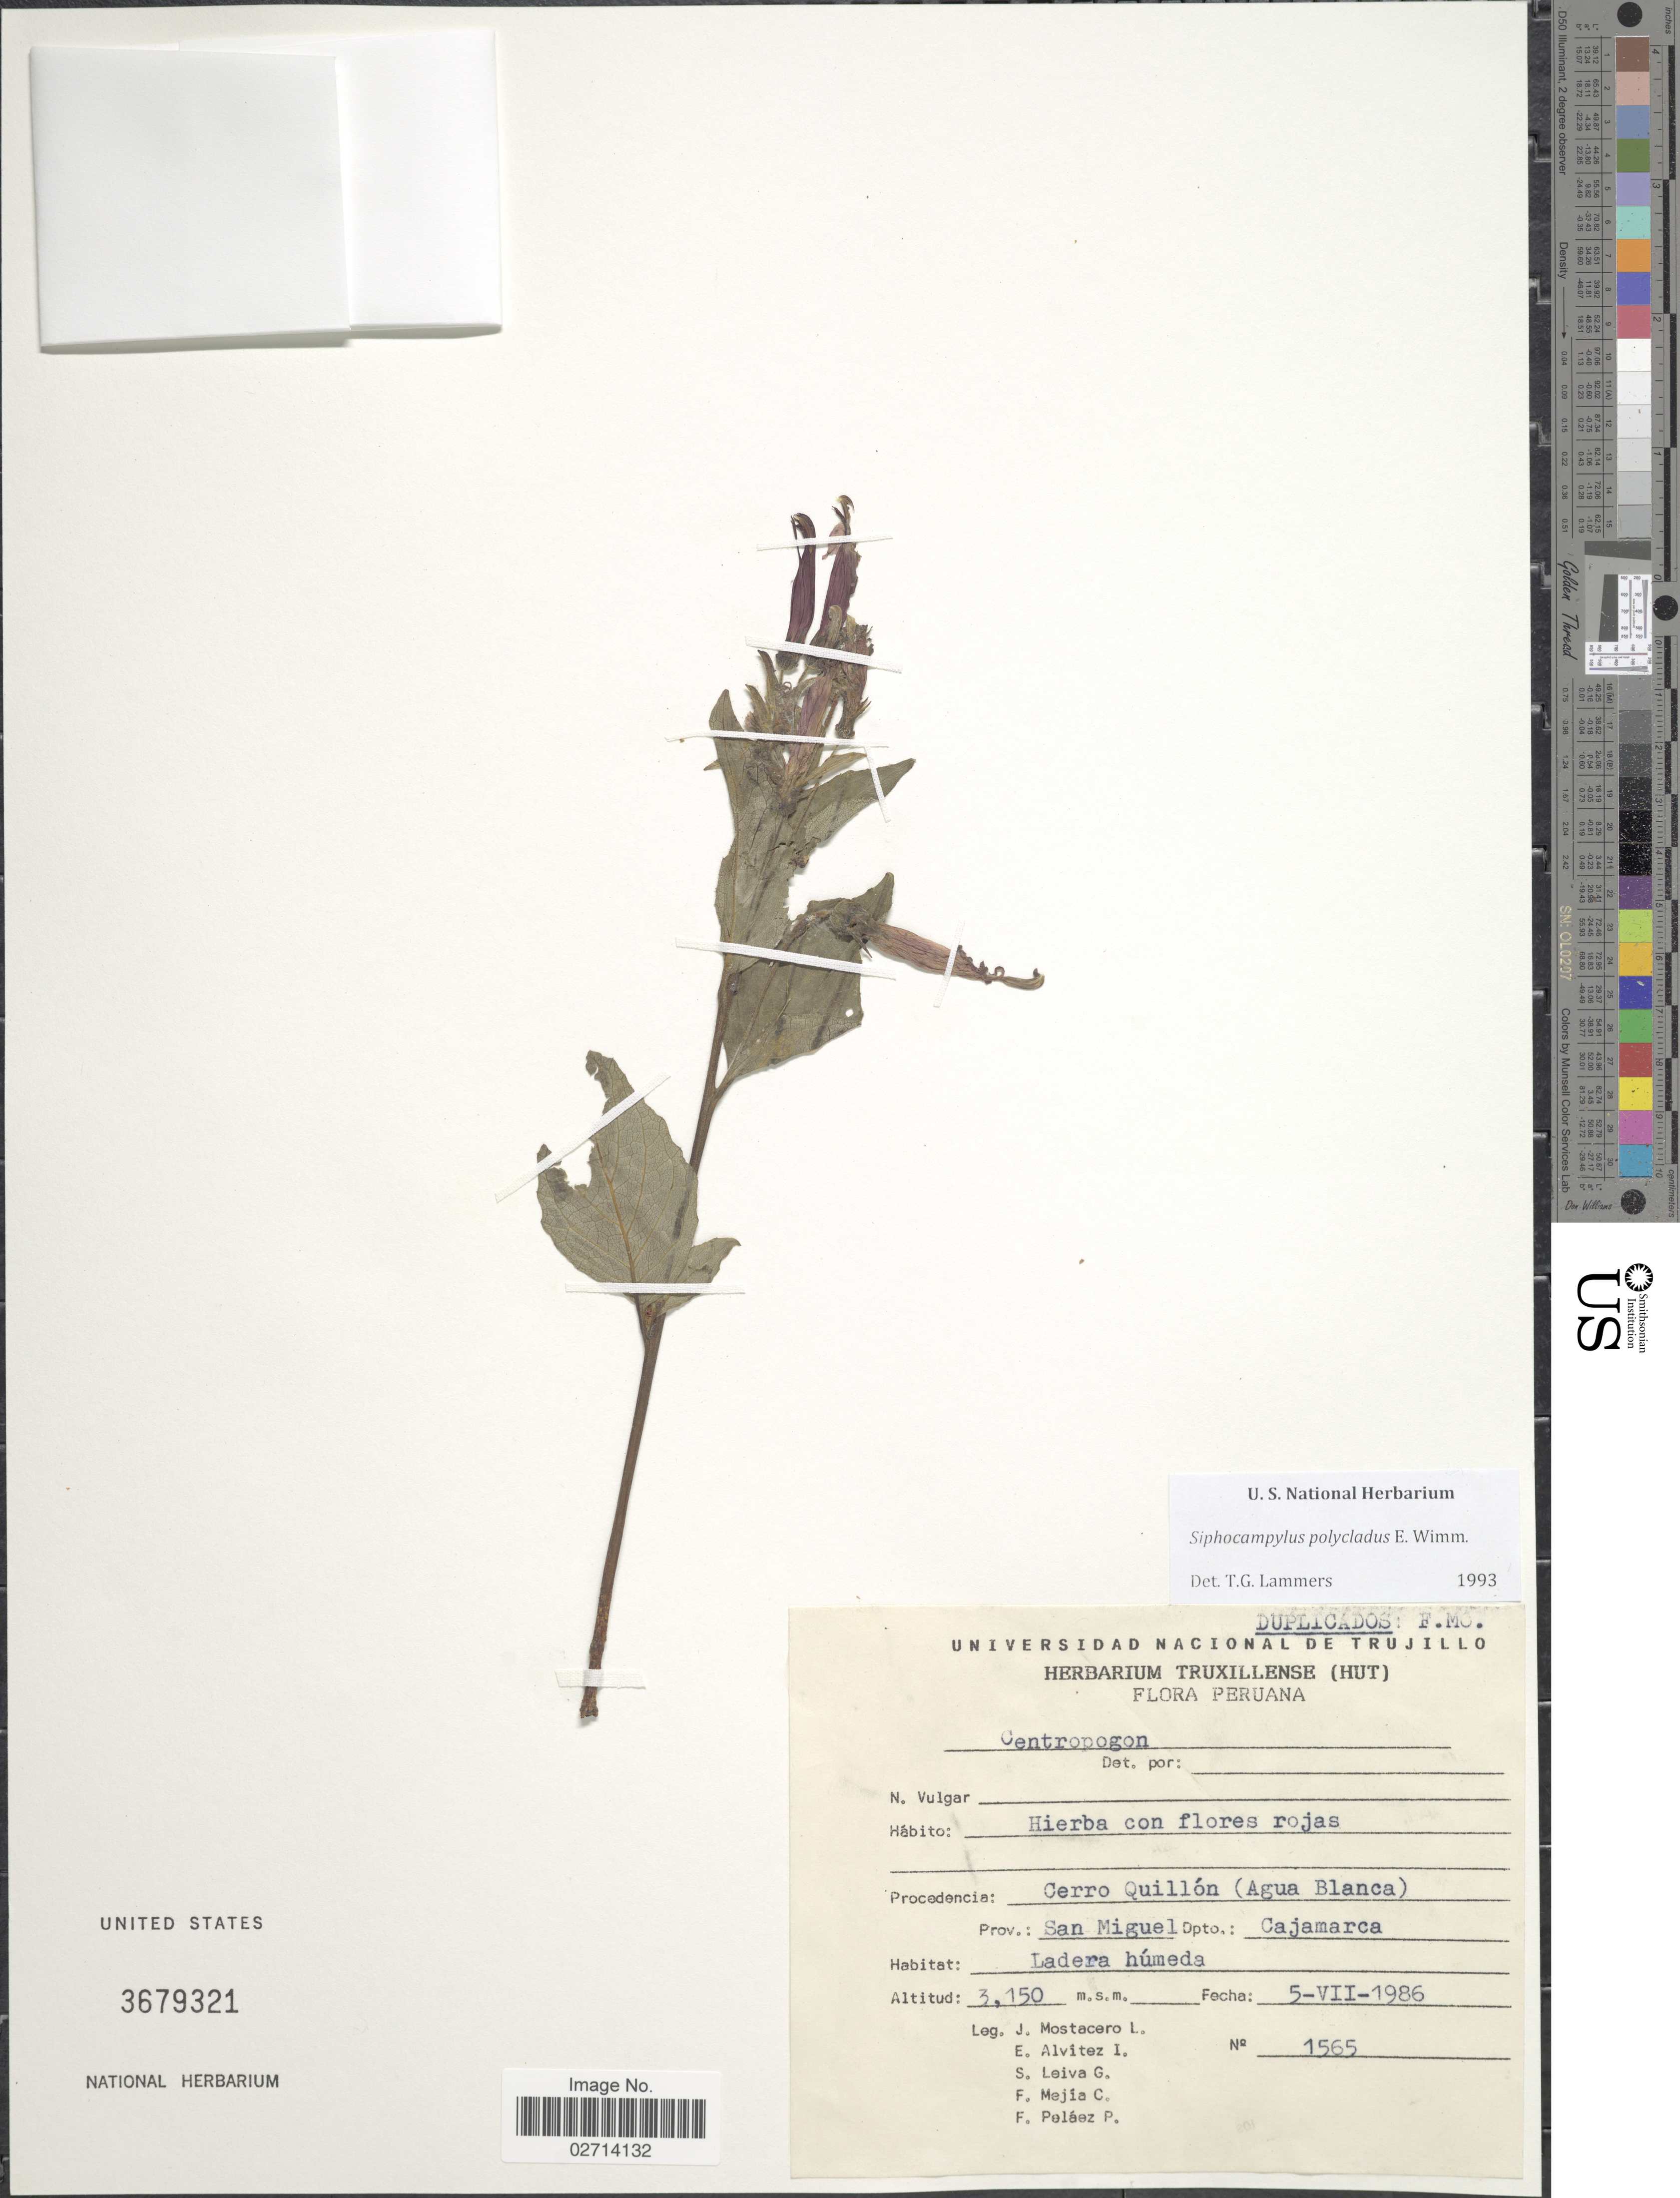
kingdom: Plantae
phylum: Tracheophyta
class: Magnoliopsida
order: Asterales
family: Campanulaceae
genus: Siphocampylus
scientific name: Siphocampylus polycladus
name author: E. Wimm.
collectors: J. Mostacero L., E. Alvitez I., S. Leiva G., F. Mejia C. & F. Pelaez P.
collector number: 1842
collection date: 1986-07-05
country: Peru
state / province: Cajamarca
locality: Cerro Quillon (Agua Blanca), Prov.: San Miguel.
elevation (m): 3150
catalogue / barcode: US 3679321